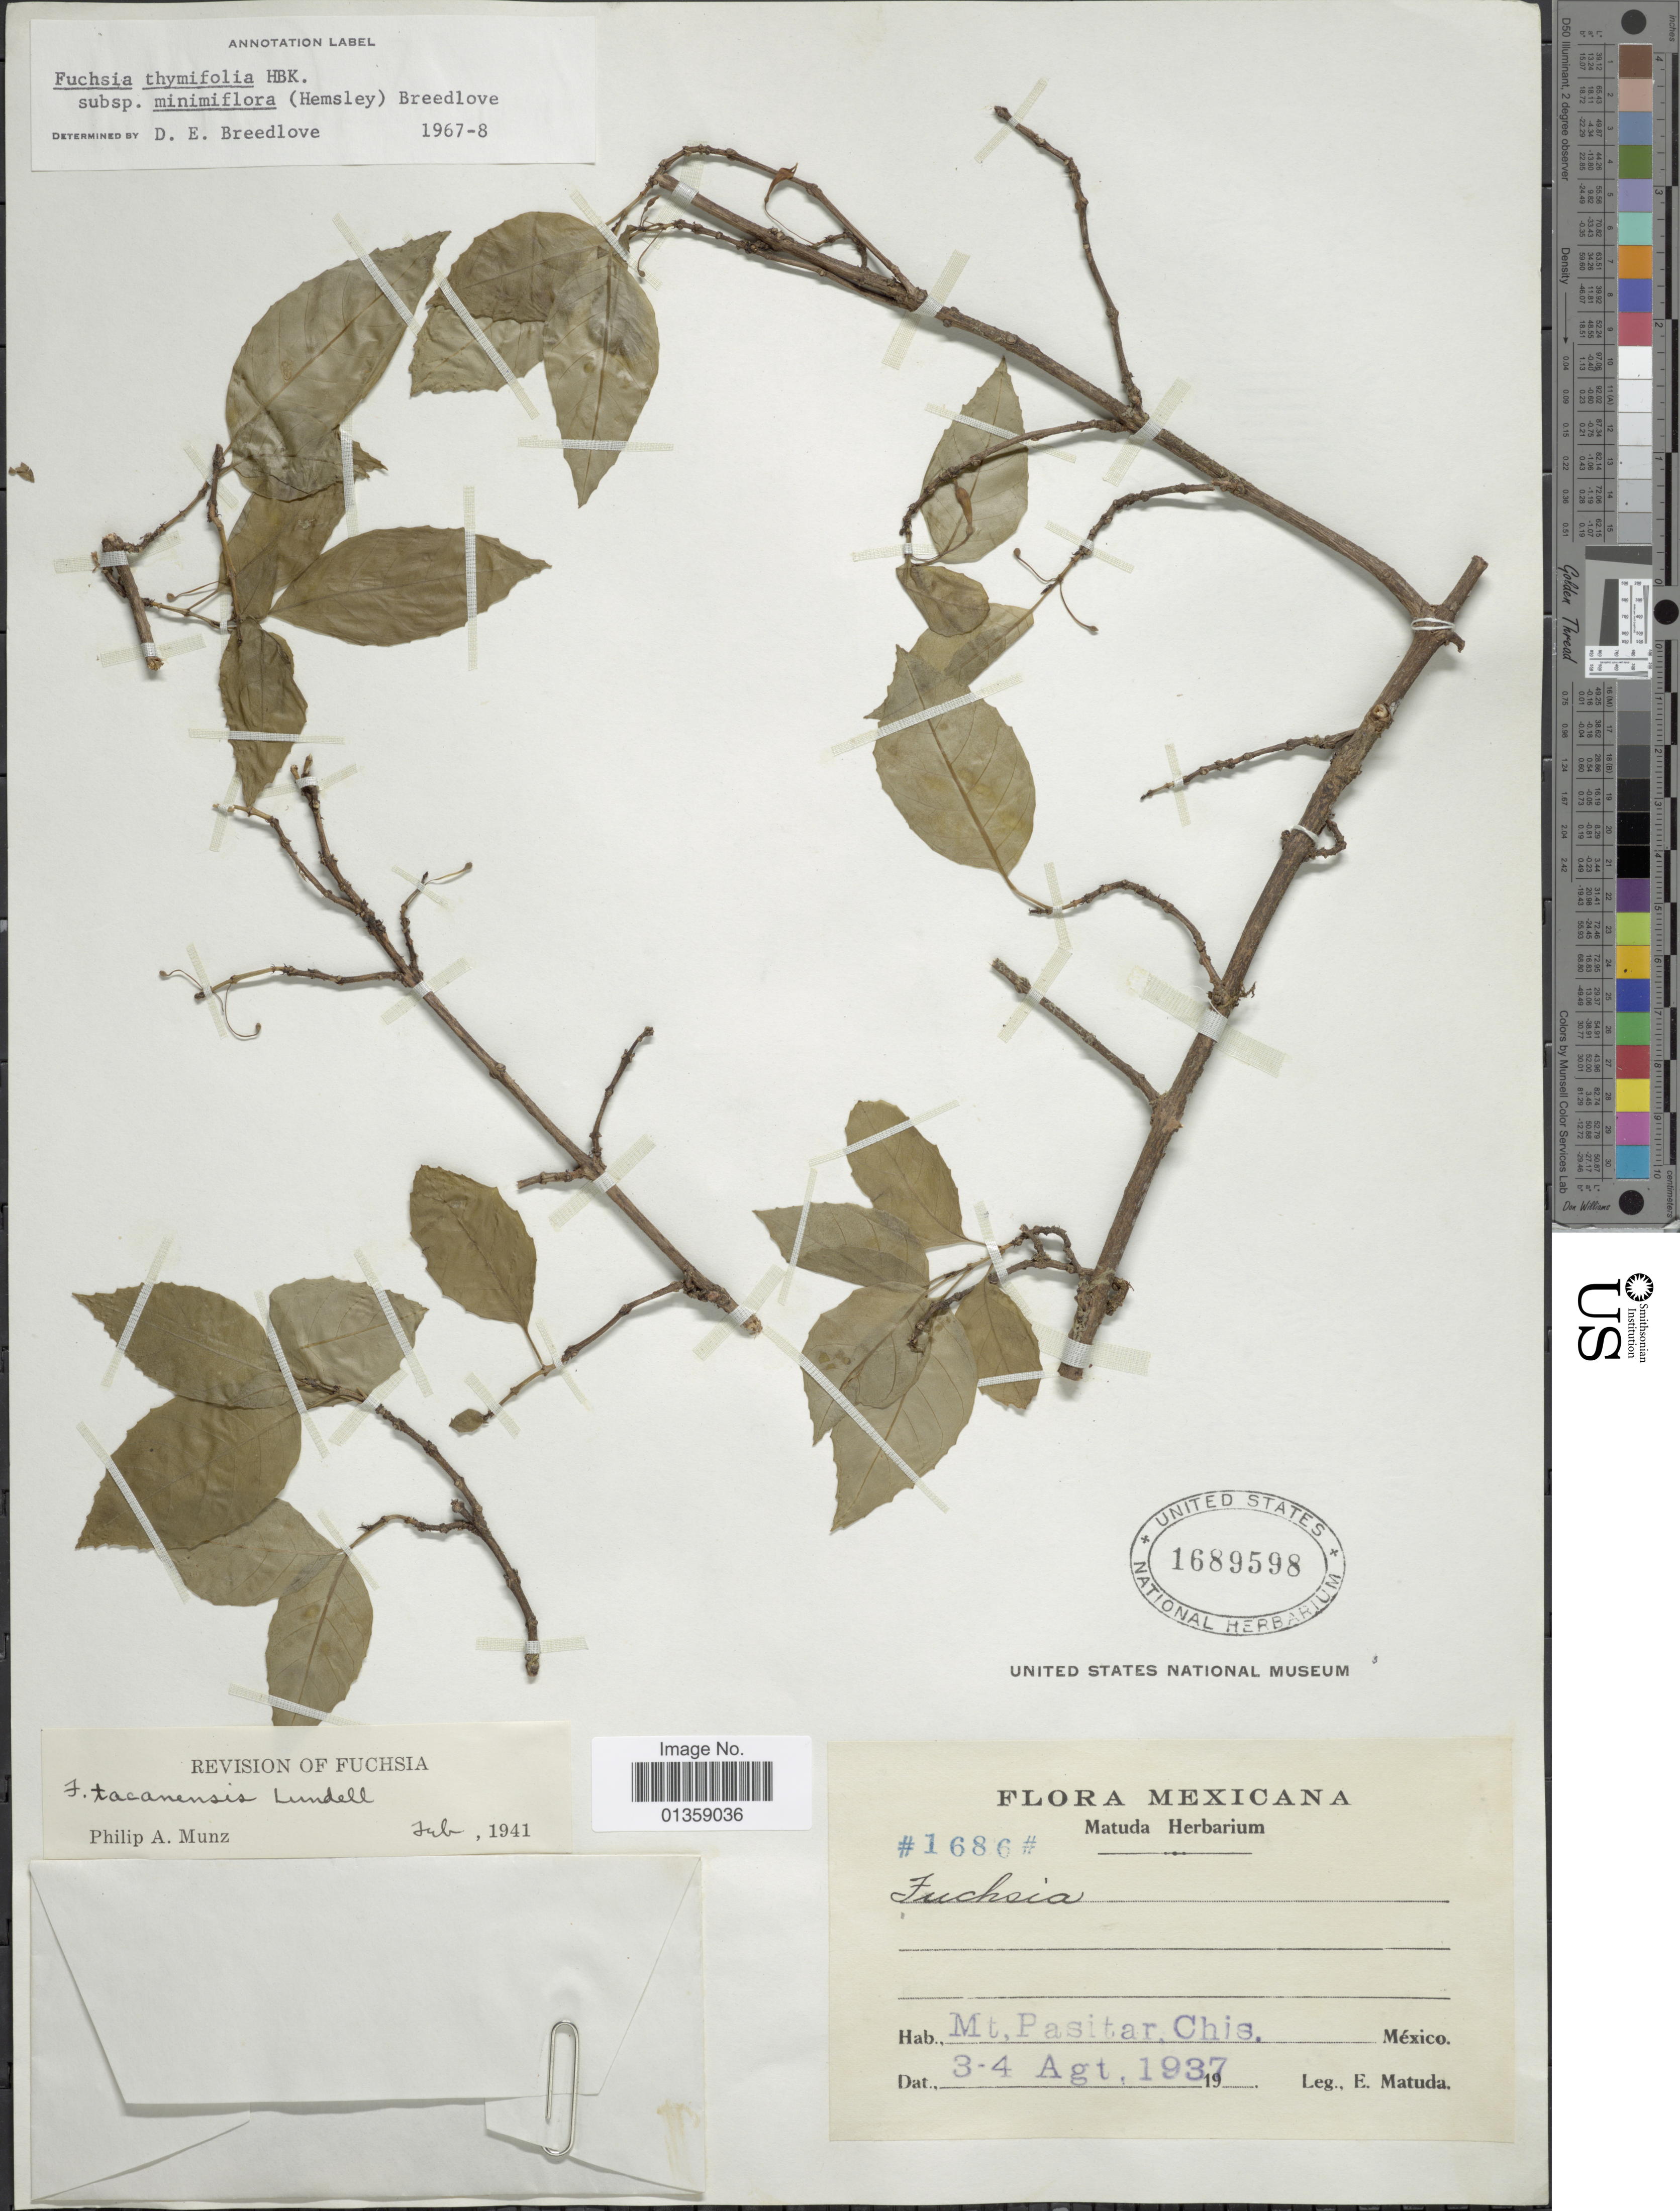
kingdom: Plantae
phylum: Tracheophyta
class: Magnoliopsida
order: Myrtales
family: Onagraceae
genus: Fuchsia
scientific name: Fuchsia thymifolia subsp. minimiflora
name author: (Hemsl.) Breedlove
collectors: E. Matuda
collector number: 1686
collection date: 1937-08-03/1937-08-04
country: Mexico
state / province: Chiapas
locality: Mt. Pasitar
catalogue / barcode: US 1689598